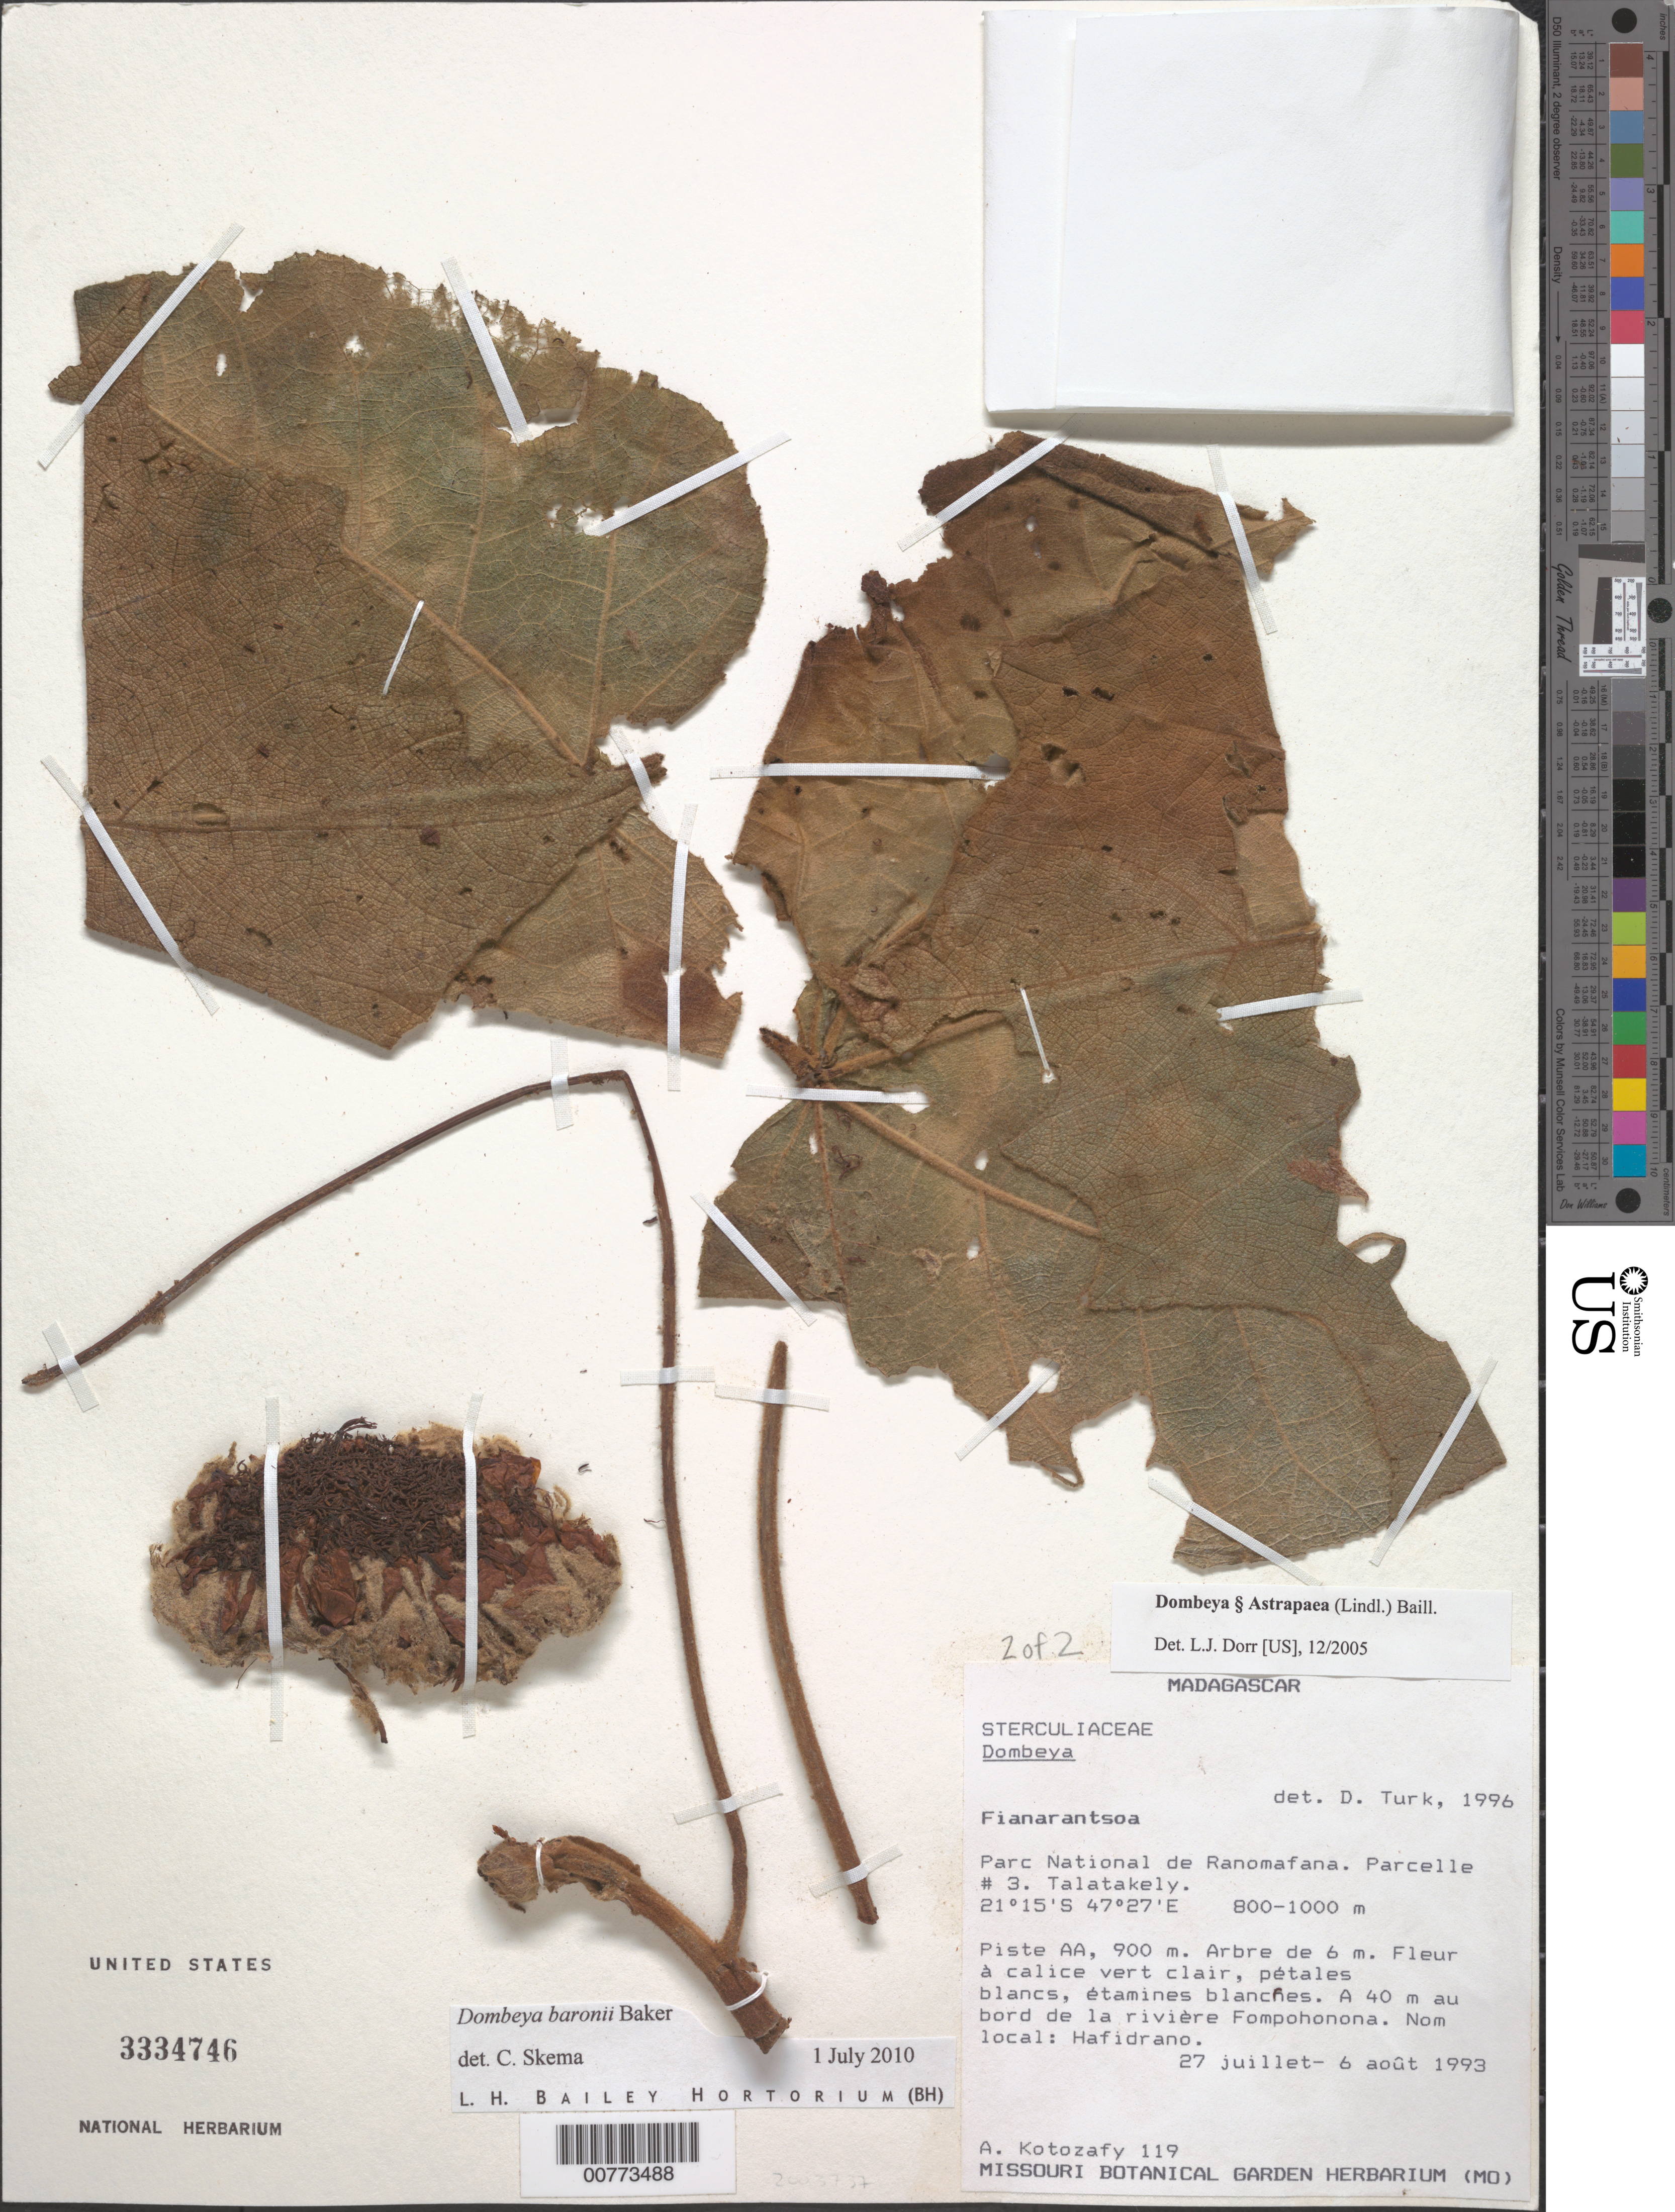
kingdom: Plantae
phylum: Tracheophyta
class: Magnoliopsida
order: Malvales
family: Malvaceae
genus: Dombeya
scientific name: Dombeya baronii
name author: Baker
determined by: Skema, C. K.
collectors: A. Kotozafy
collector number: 119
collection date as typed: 27 Jul 1993 to 06 Aug 1993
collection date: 1993-07-27/1993-08-06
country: Madagascar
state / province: Vatovavy Fitovinany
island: Madagascar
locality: Parc National de Ranomafana. Parcelle #3. Talatakely. A 40 m au bord de la rivière Fompohonona.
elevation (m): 800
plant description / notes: Common name: Hafidrano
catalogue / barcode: US 3334746